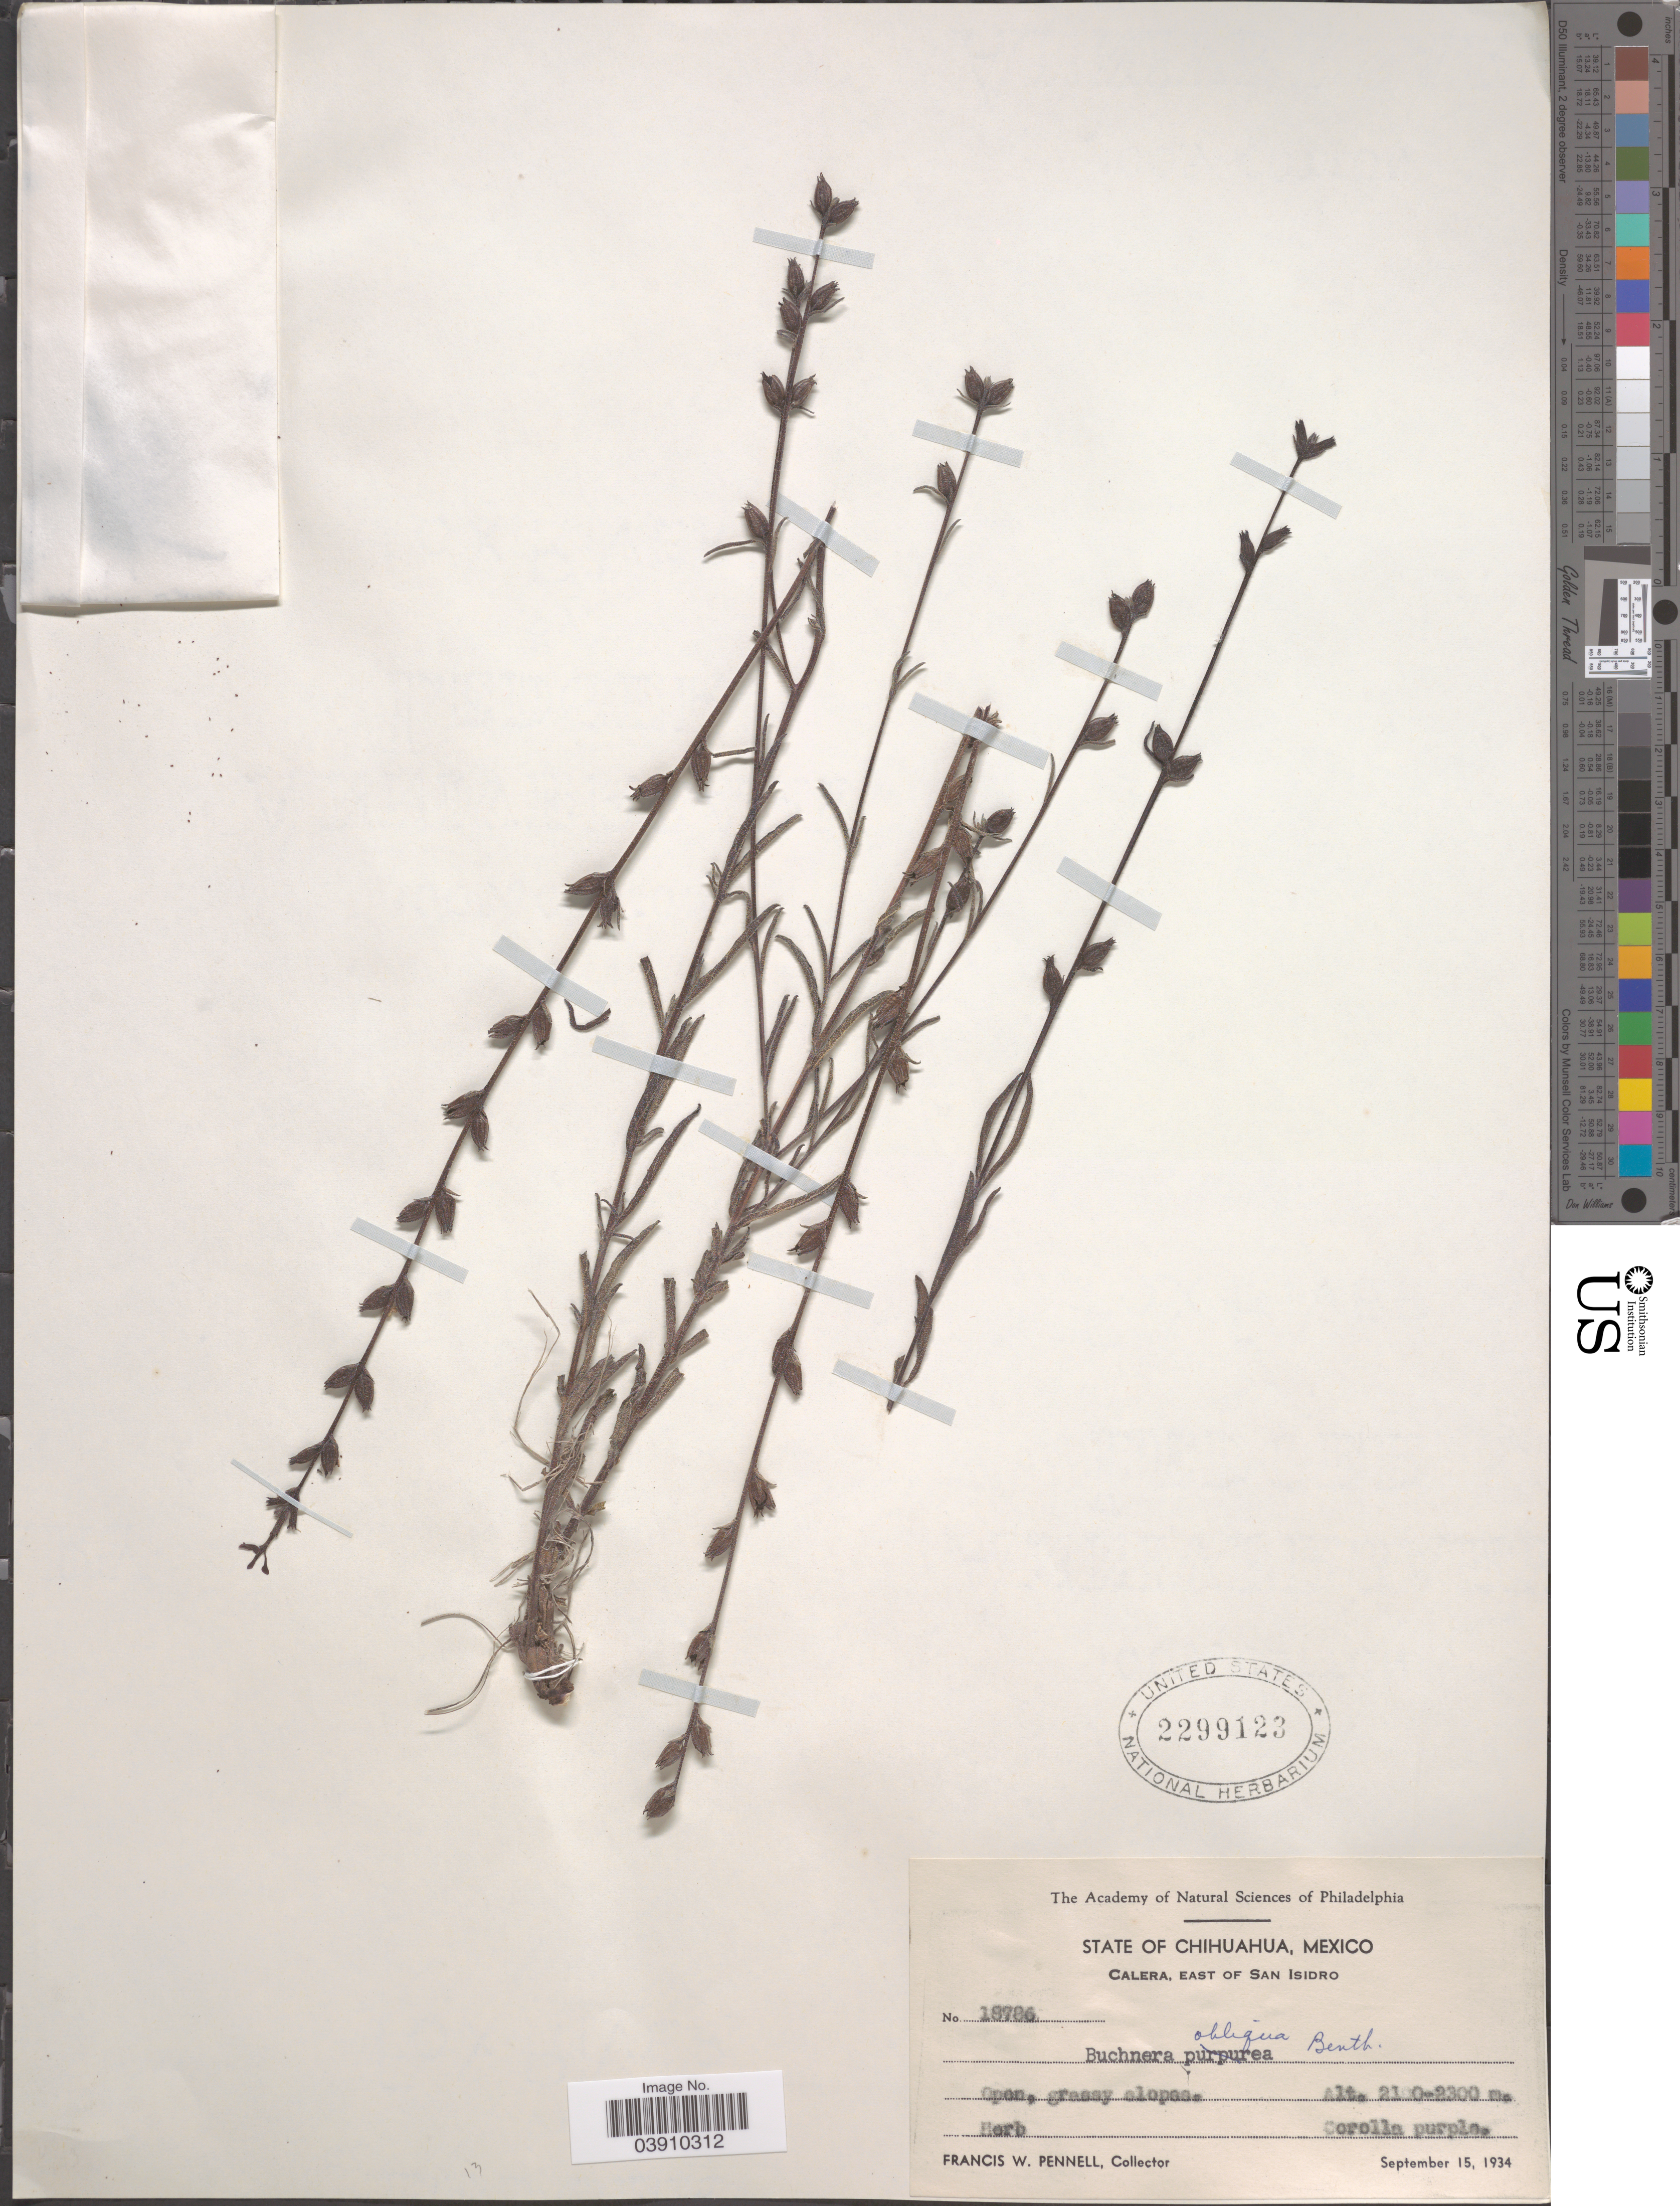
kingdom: Plantae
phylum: Tracheophyta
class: Magnoliopsida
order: Lamiales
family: Orobanchaceae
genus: Buchnera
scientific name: Buchnera obliqua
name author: Benth.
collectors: F. W. Pennell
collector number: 18786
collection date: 1934-09-15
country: Mexico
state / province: Chihuahua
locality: Calera, east of San Isidro.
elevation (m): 2100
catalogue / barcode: US 2299123